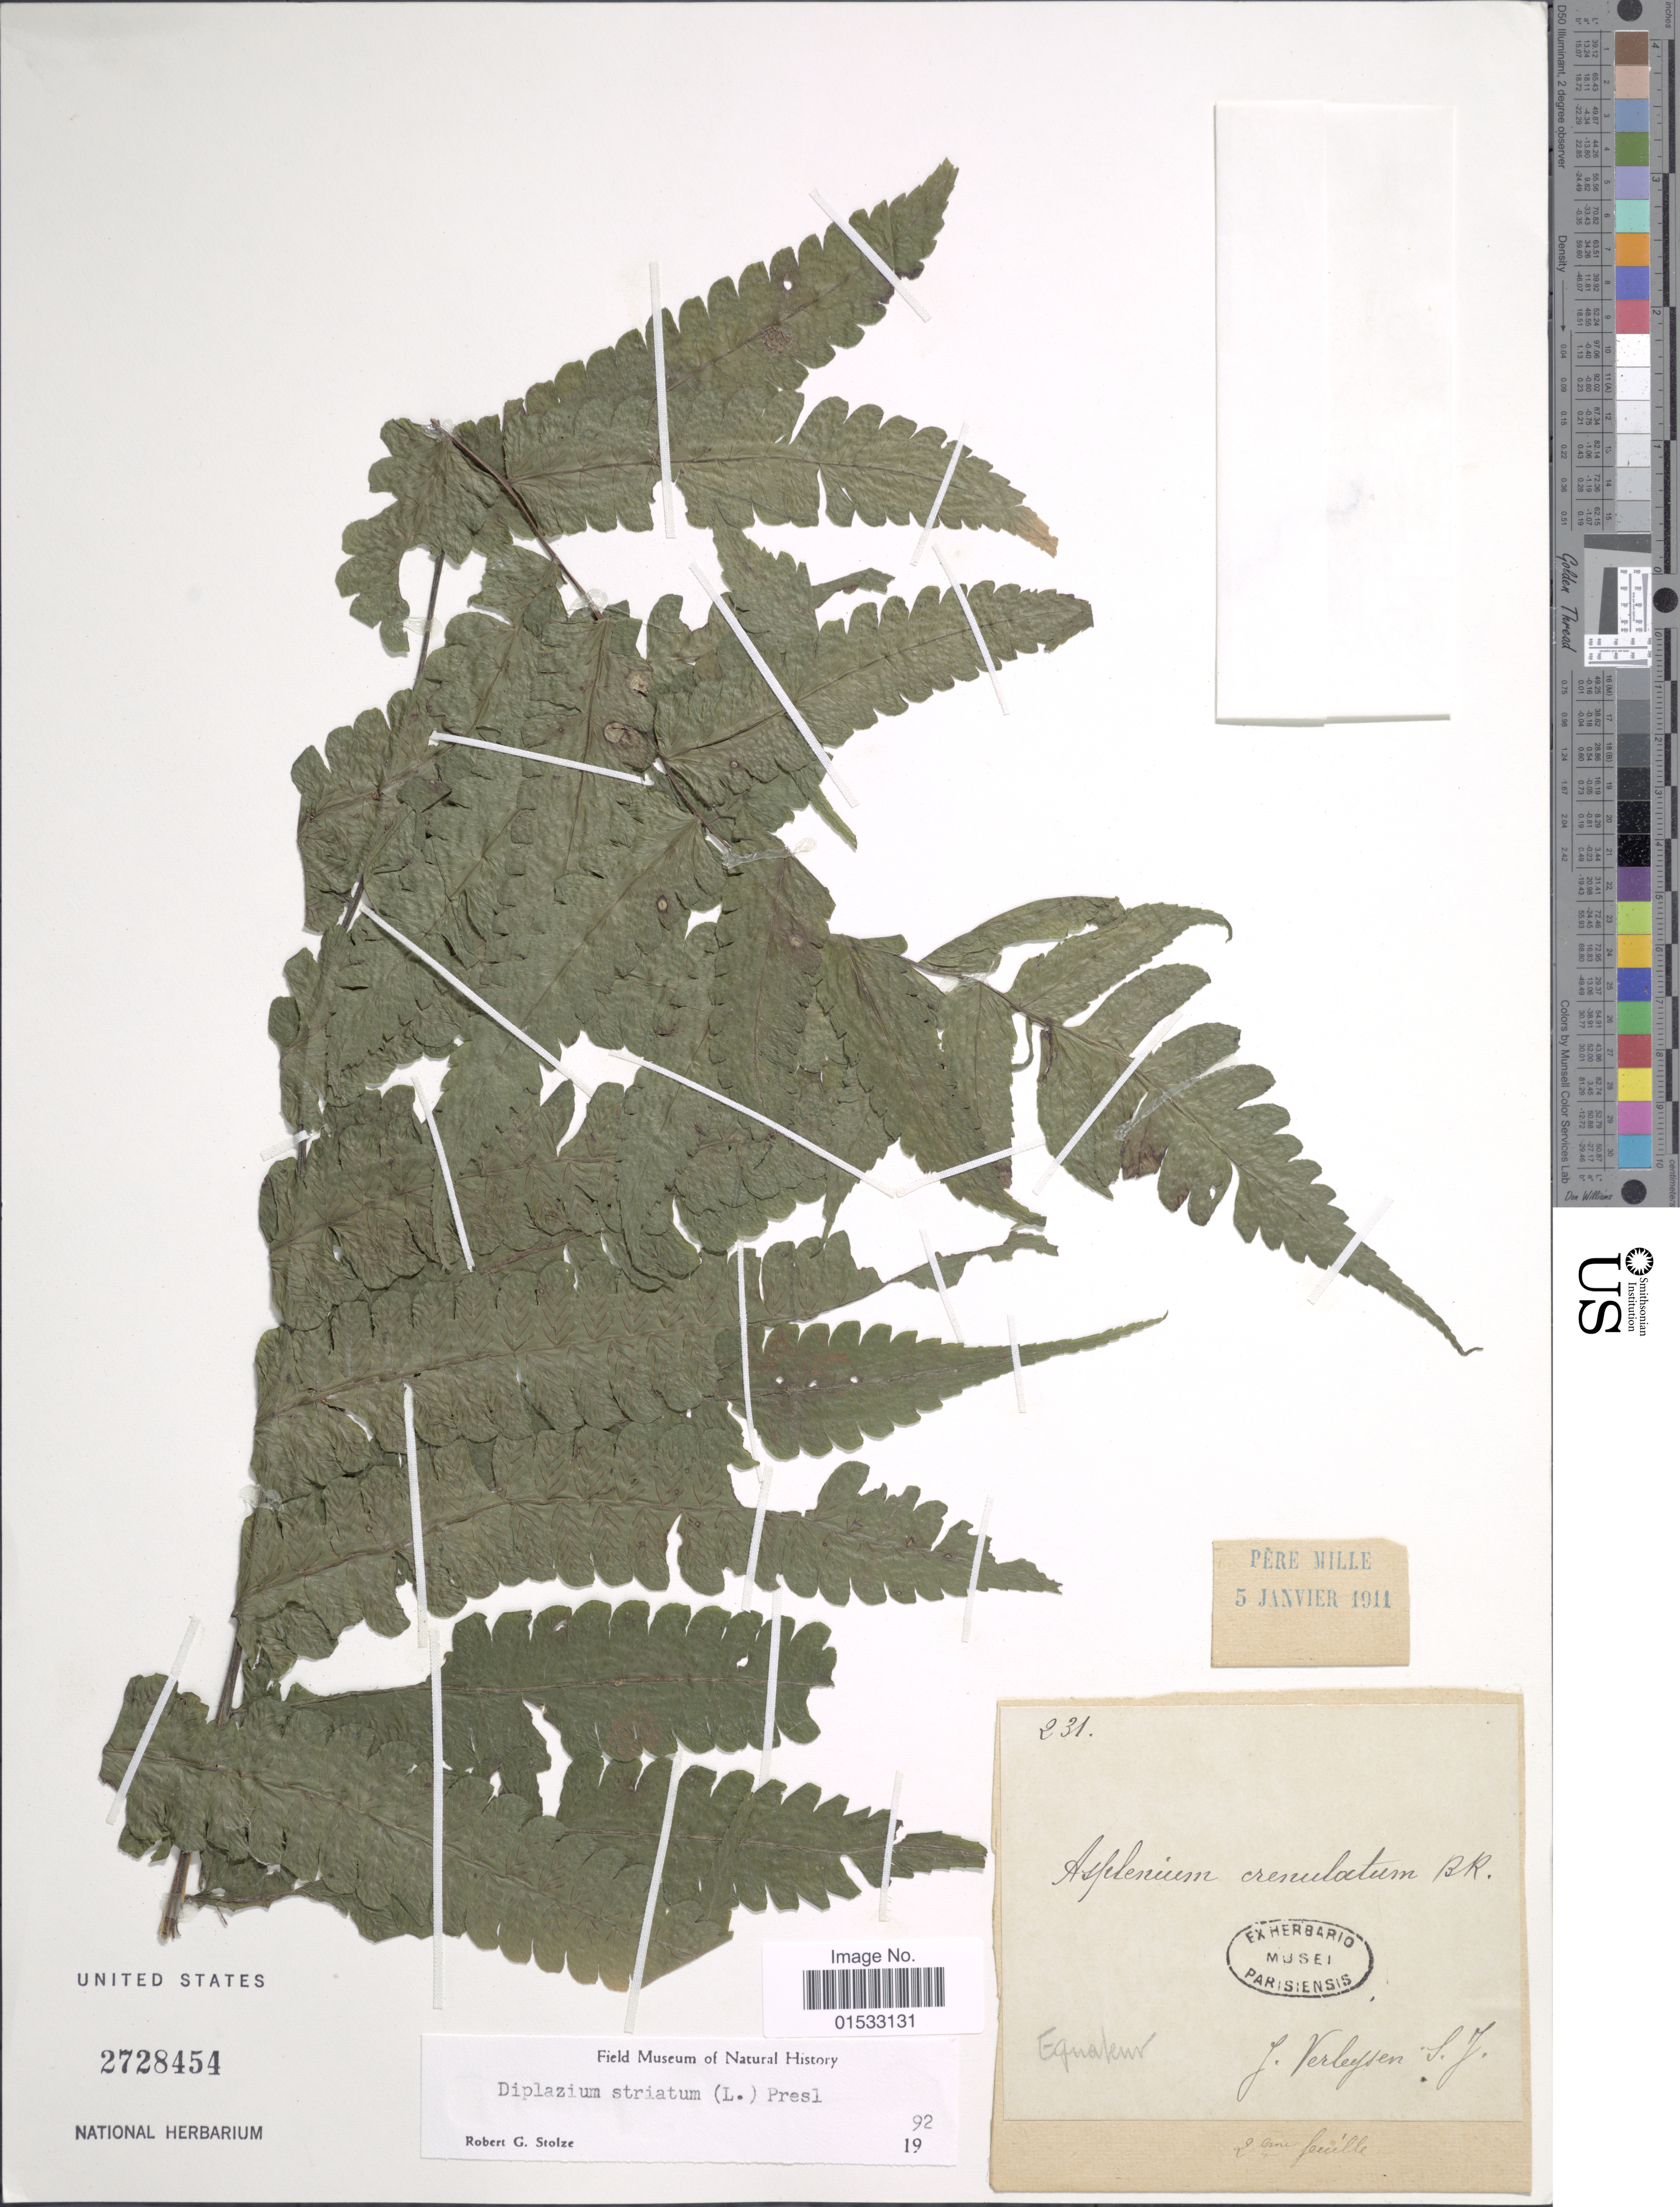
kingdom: Plantae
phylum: Tracheophyta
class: Polypodiopsida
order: Polypodiales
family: Athyriaceae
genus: Diplazium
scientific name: Diplazium striatum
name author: (L.) C. Presl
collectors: J. Verleysen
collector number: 231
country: Ecuador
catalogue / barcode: US 2728454